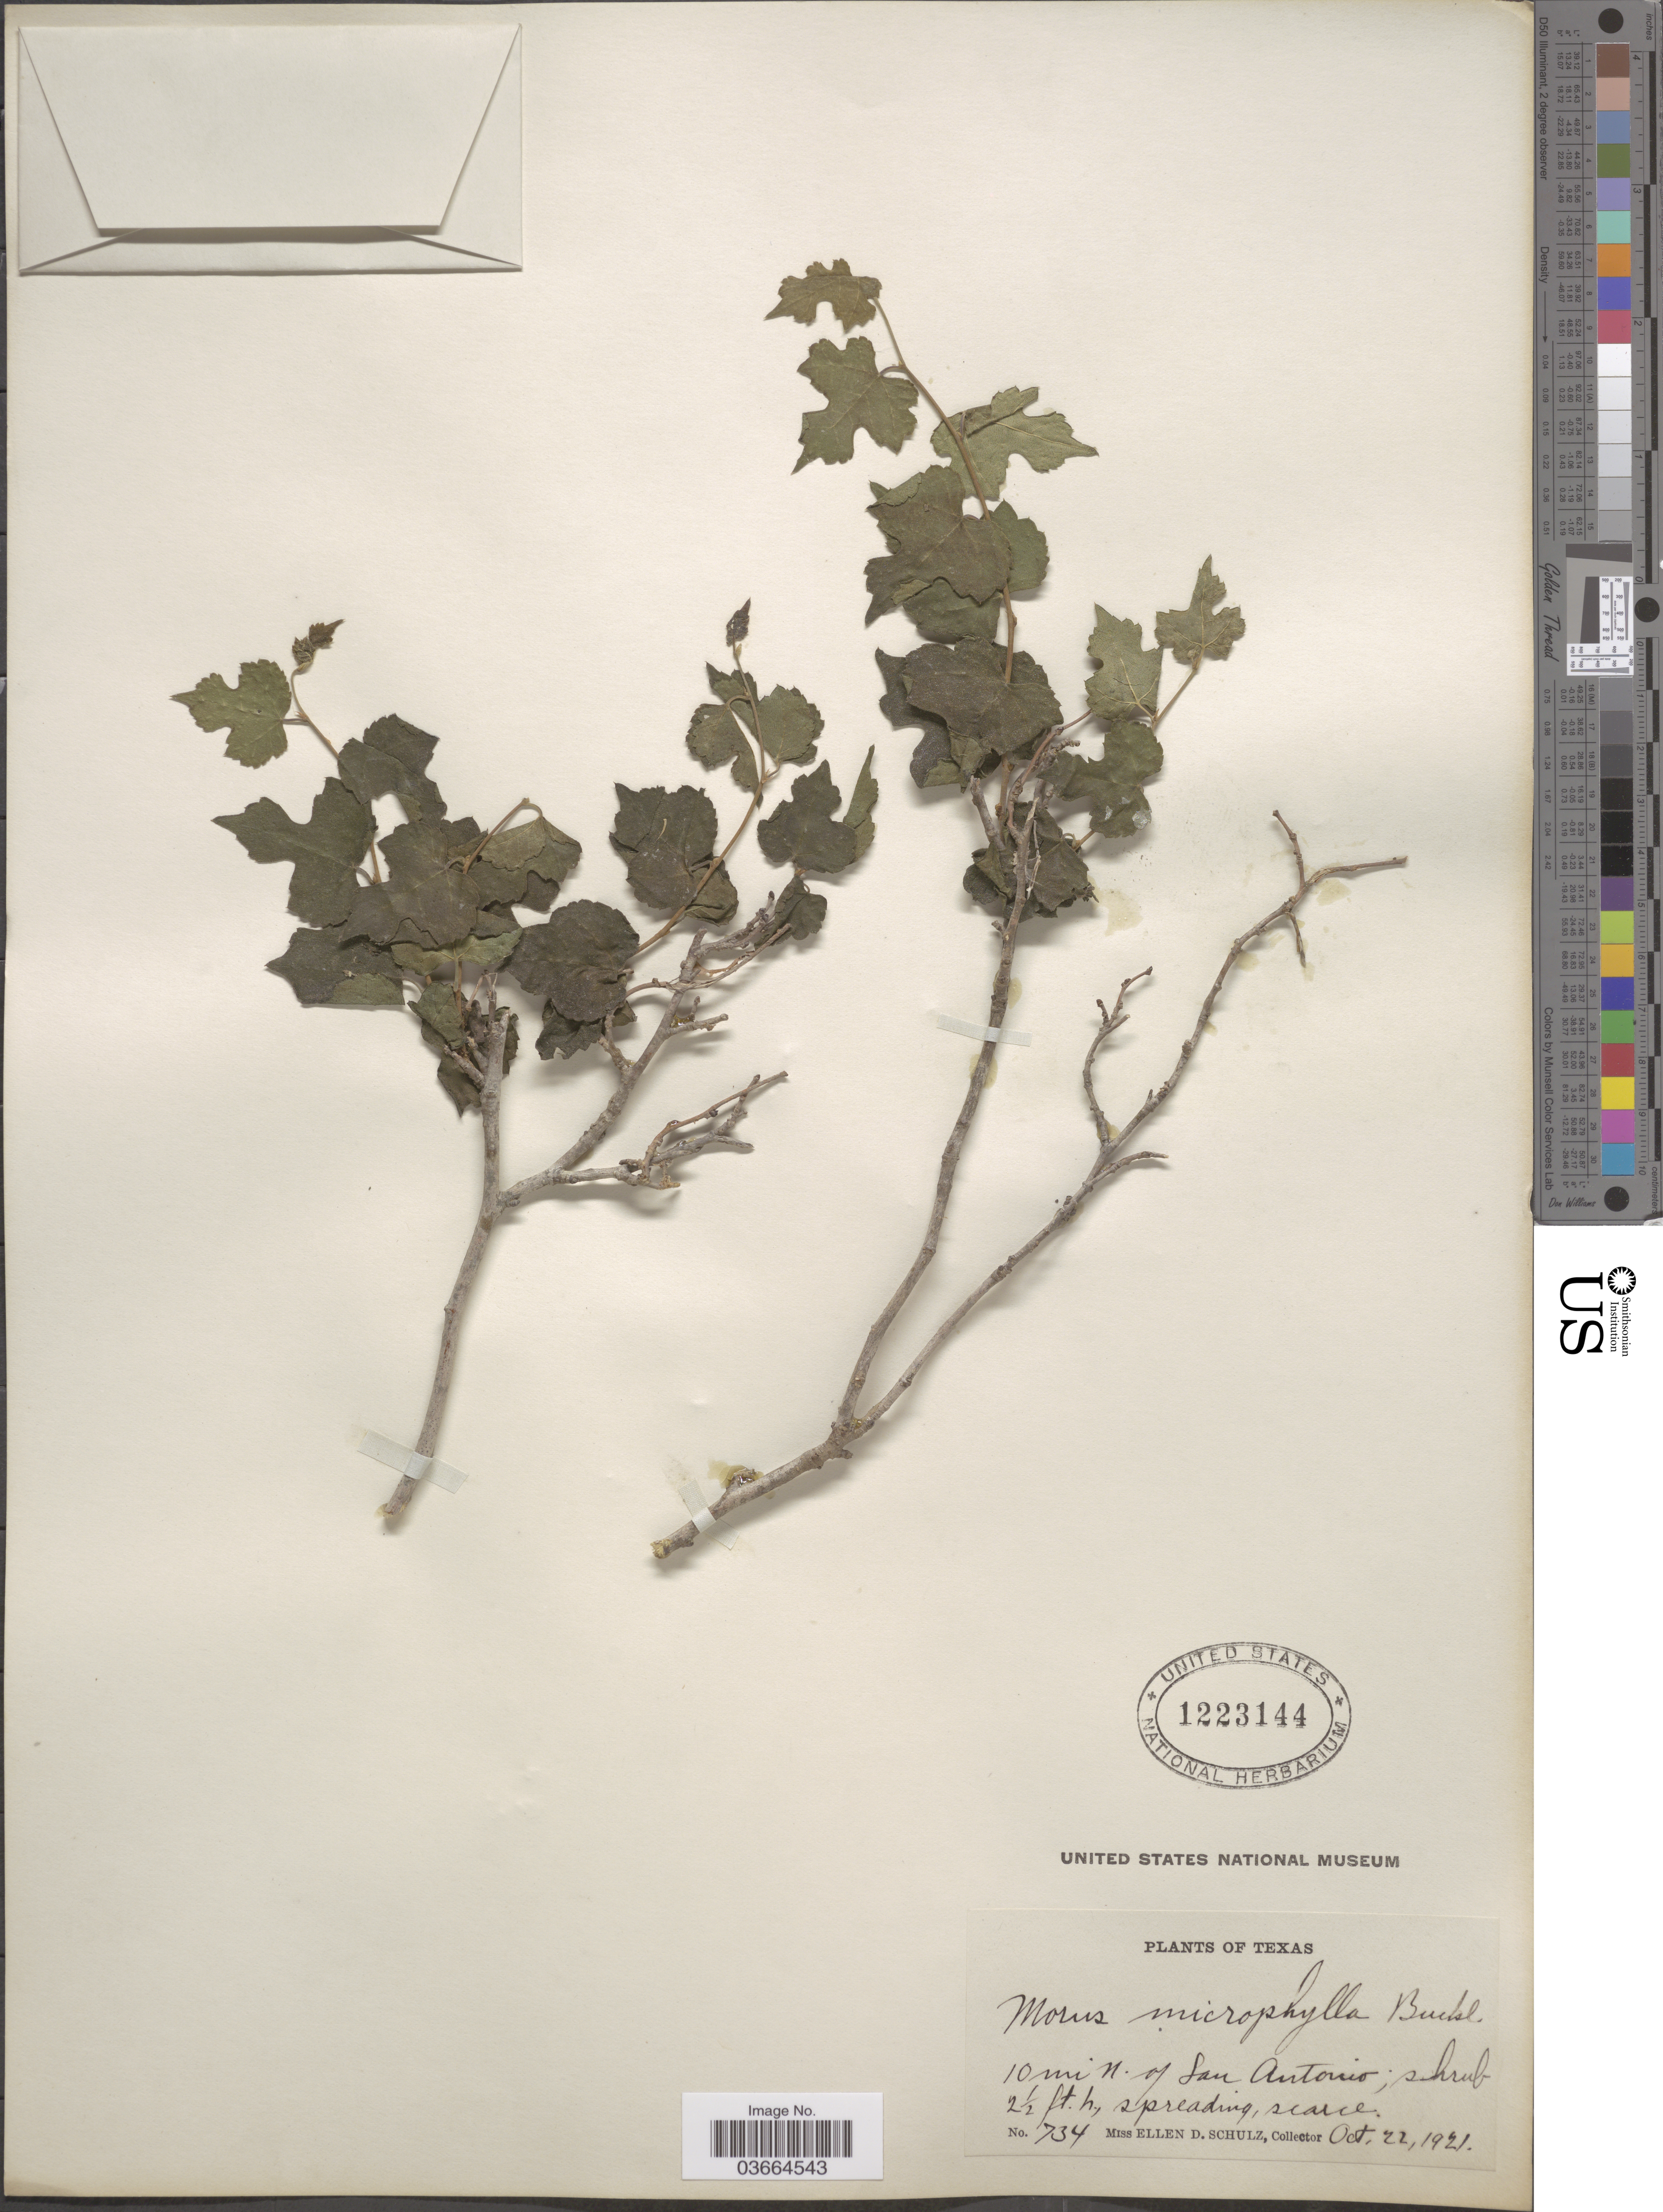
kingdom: Plantae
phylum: Tracheophyta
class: Magnoliopsida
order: Rosales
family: Moraceae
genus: Morus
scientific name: Morus microphylla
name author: Buckley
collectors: E. D. Schulz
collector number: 734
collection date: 1921-10-22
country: United States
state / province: Texas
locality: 10 mi. N. San Antonio.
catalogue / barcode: US 1223144